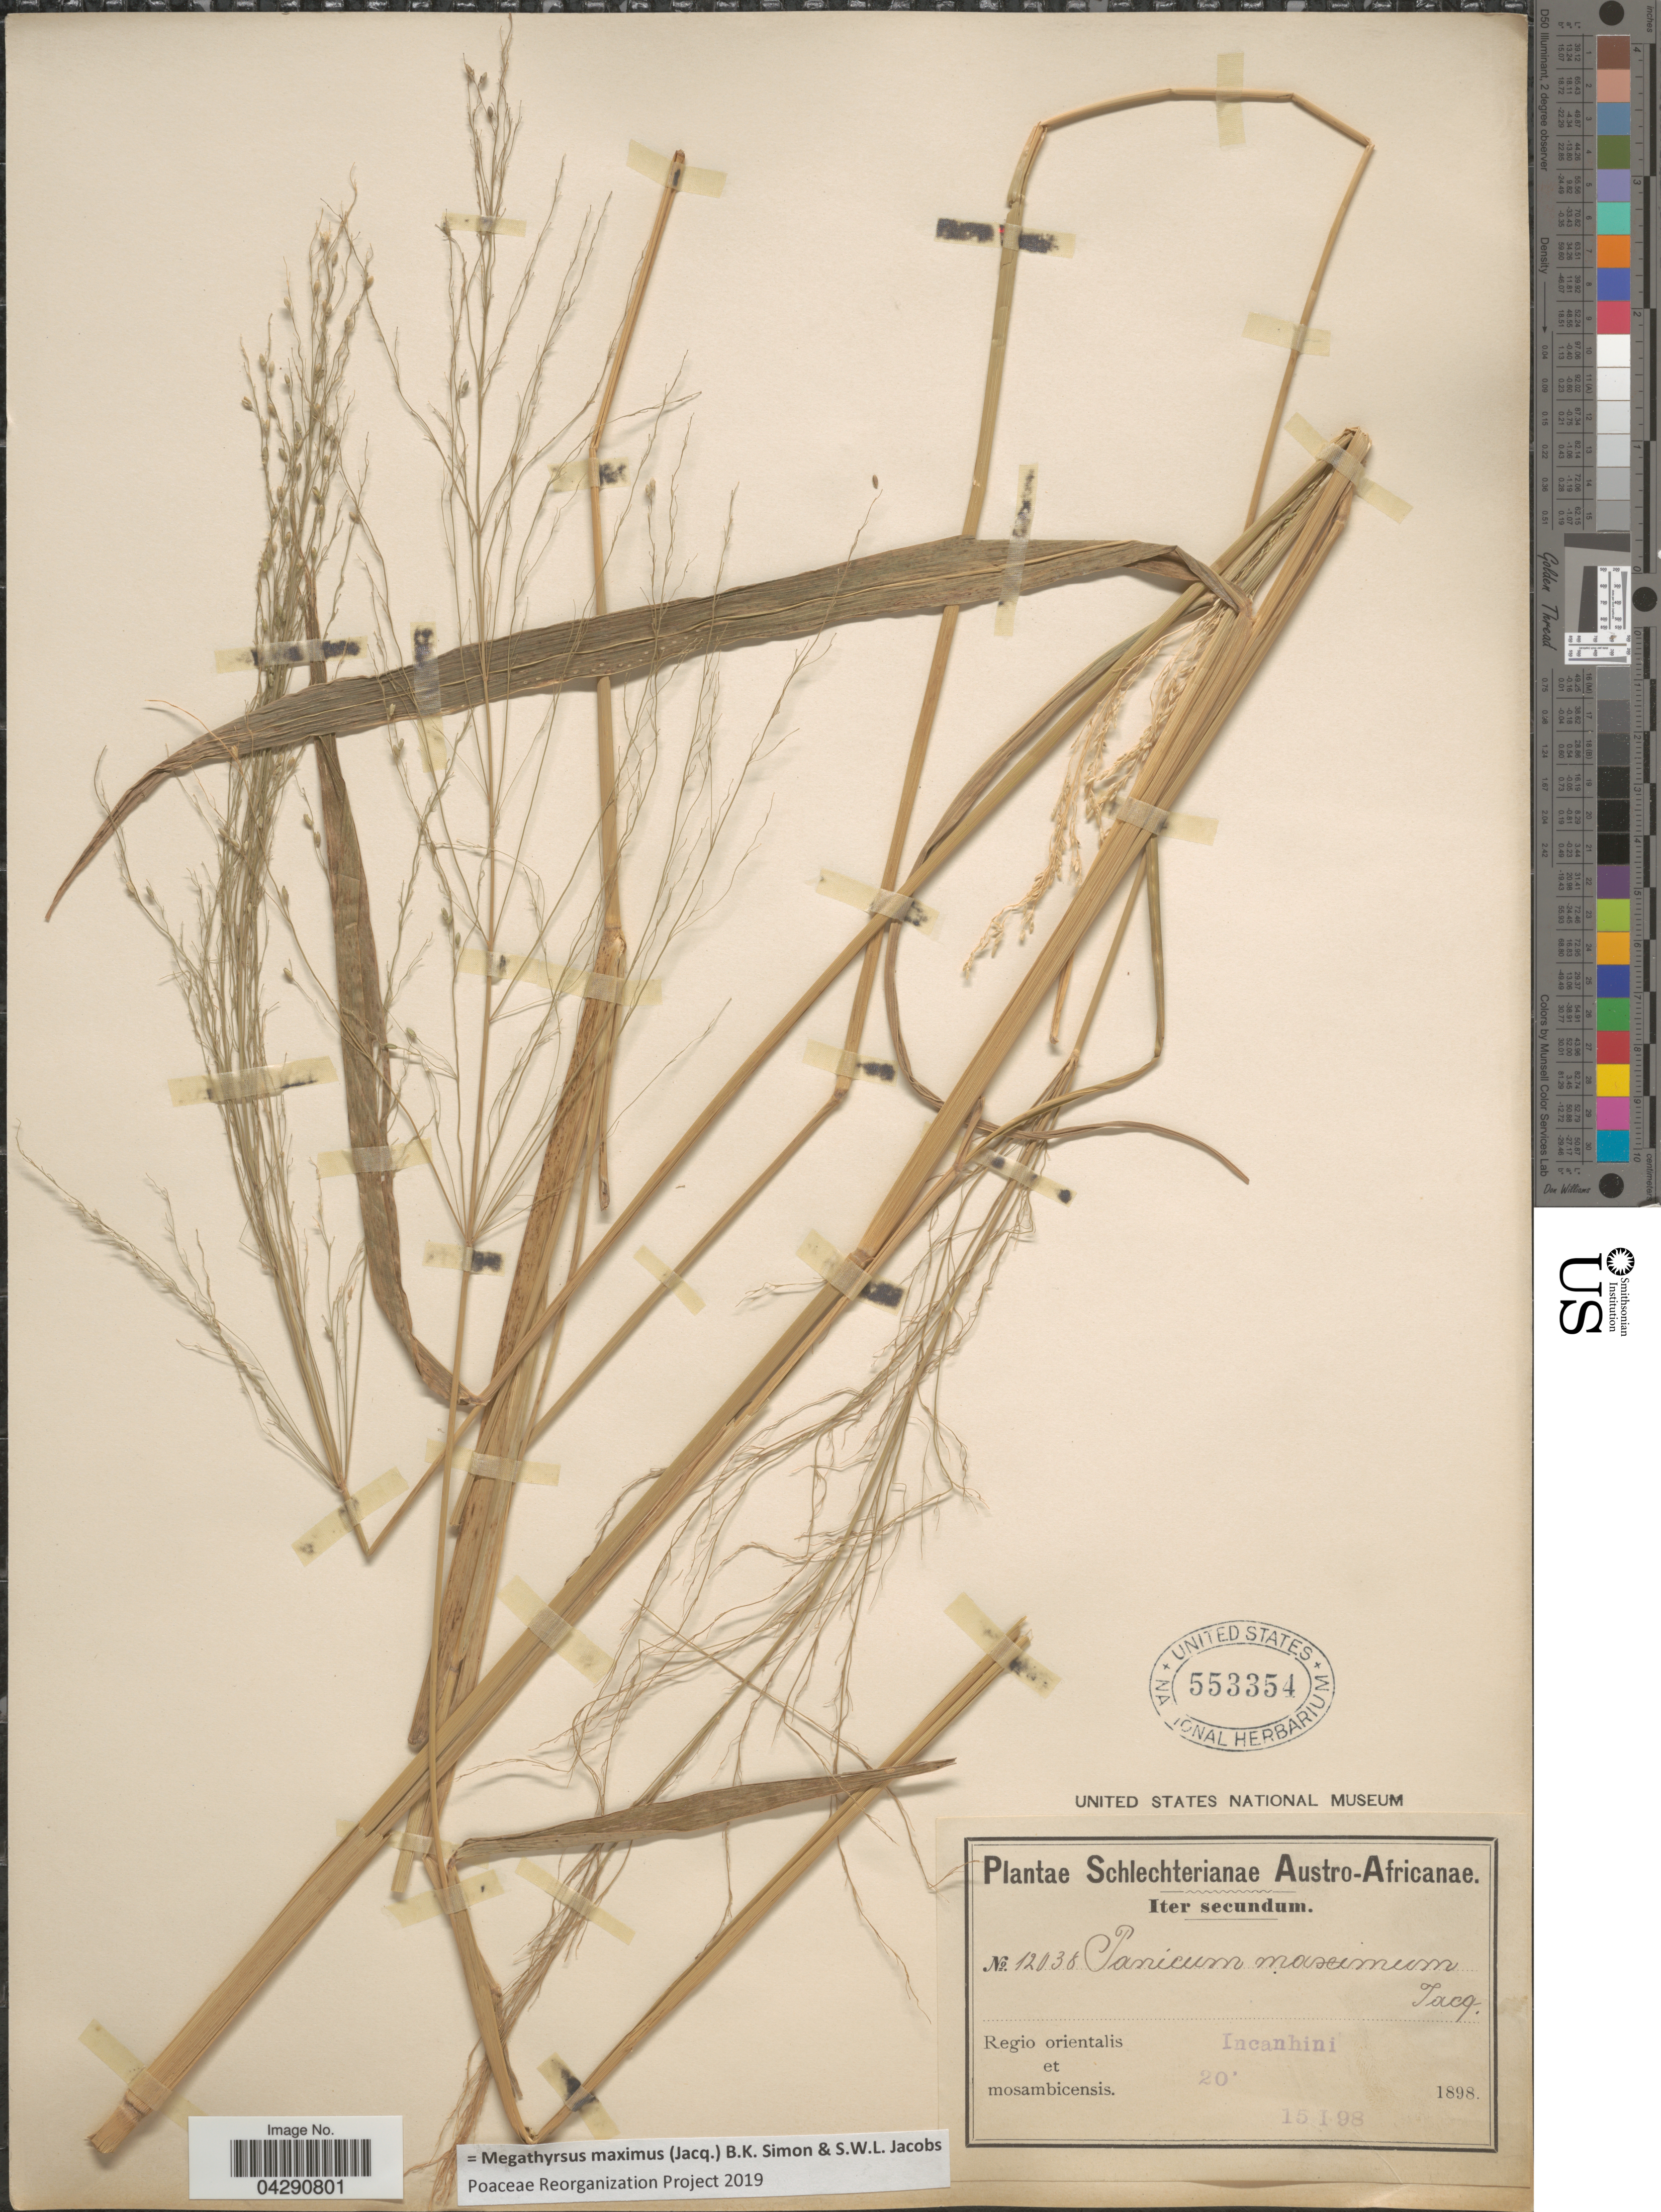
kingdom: Plantae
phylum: Tracheophyta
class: Liliopsida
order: Poales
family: Poaceae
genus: Megathyrsus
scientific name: Megathyrsus maximus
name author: (Jacq.) B.K. Simon & S.W.L. Jacobs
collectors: Schlechter, --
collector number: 12038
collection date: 1898-01-15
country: Mozambique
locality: Austro-Africanae. Iter secundum. Regio orientalis et mosambicensis. Incanhini.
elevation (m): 6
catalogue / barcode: US 553354